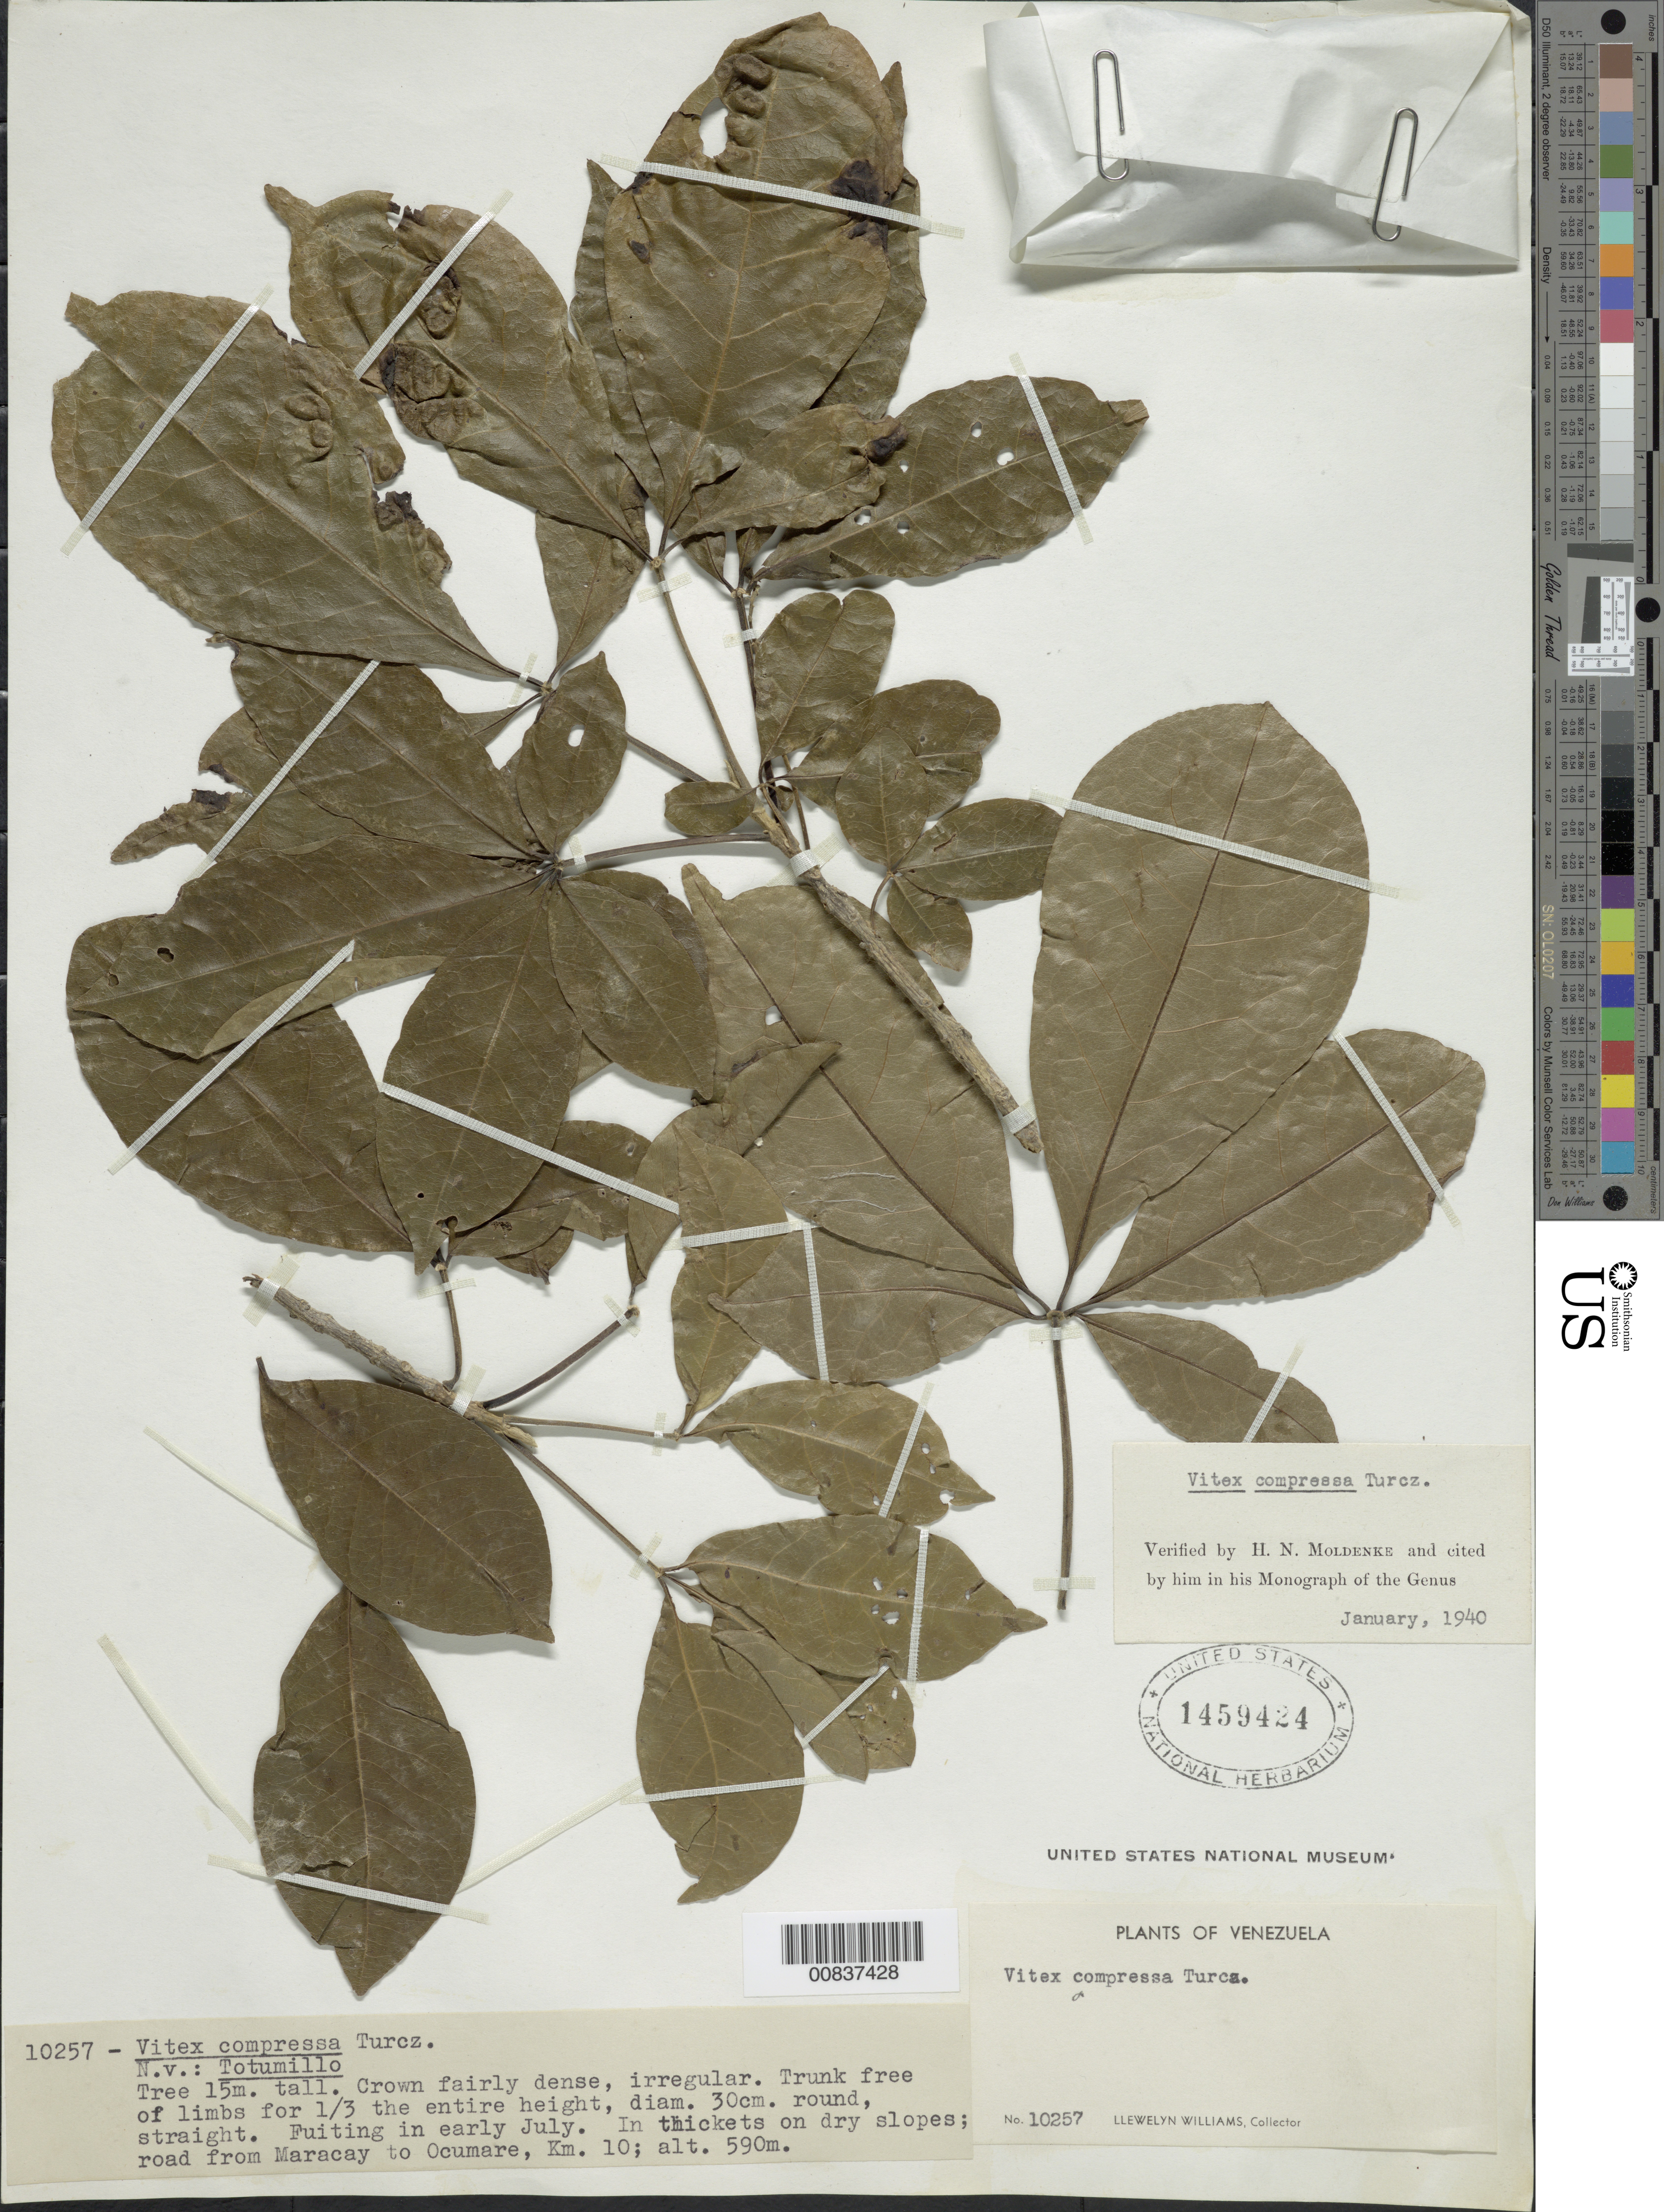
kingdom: Plantae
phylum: Tracheophyta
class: Magnoliopsida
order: Lamiales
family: Lamiaceae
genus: Vitex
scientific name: Vitex compressa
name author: Turcz.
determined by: Moldenke, H. N.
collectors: Ll. Williams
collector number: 10257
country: Venezuela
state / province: Aragua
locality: Maracay to Ocumare, km 10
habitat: In thickets on dry slopes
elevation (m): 590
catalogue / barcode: US 1459424